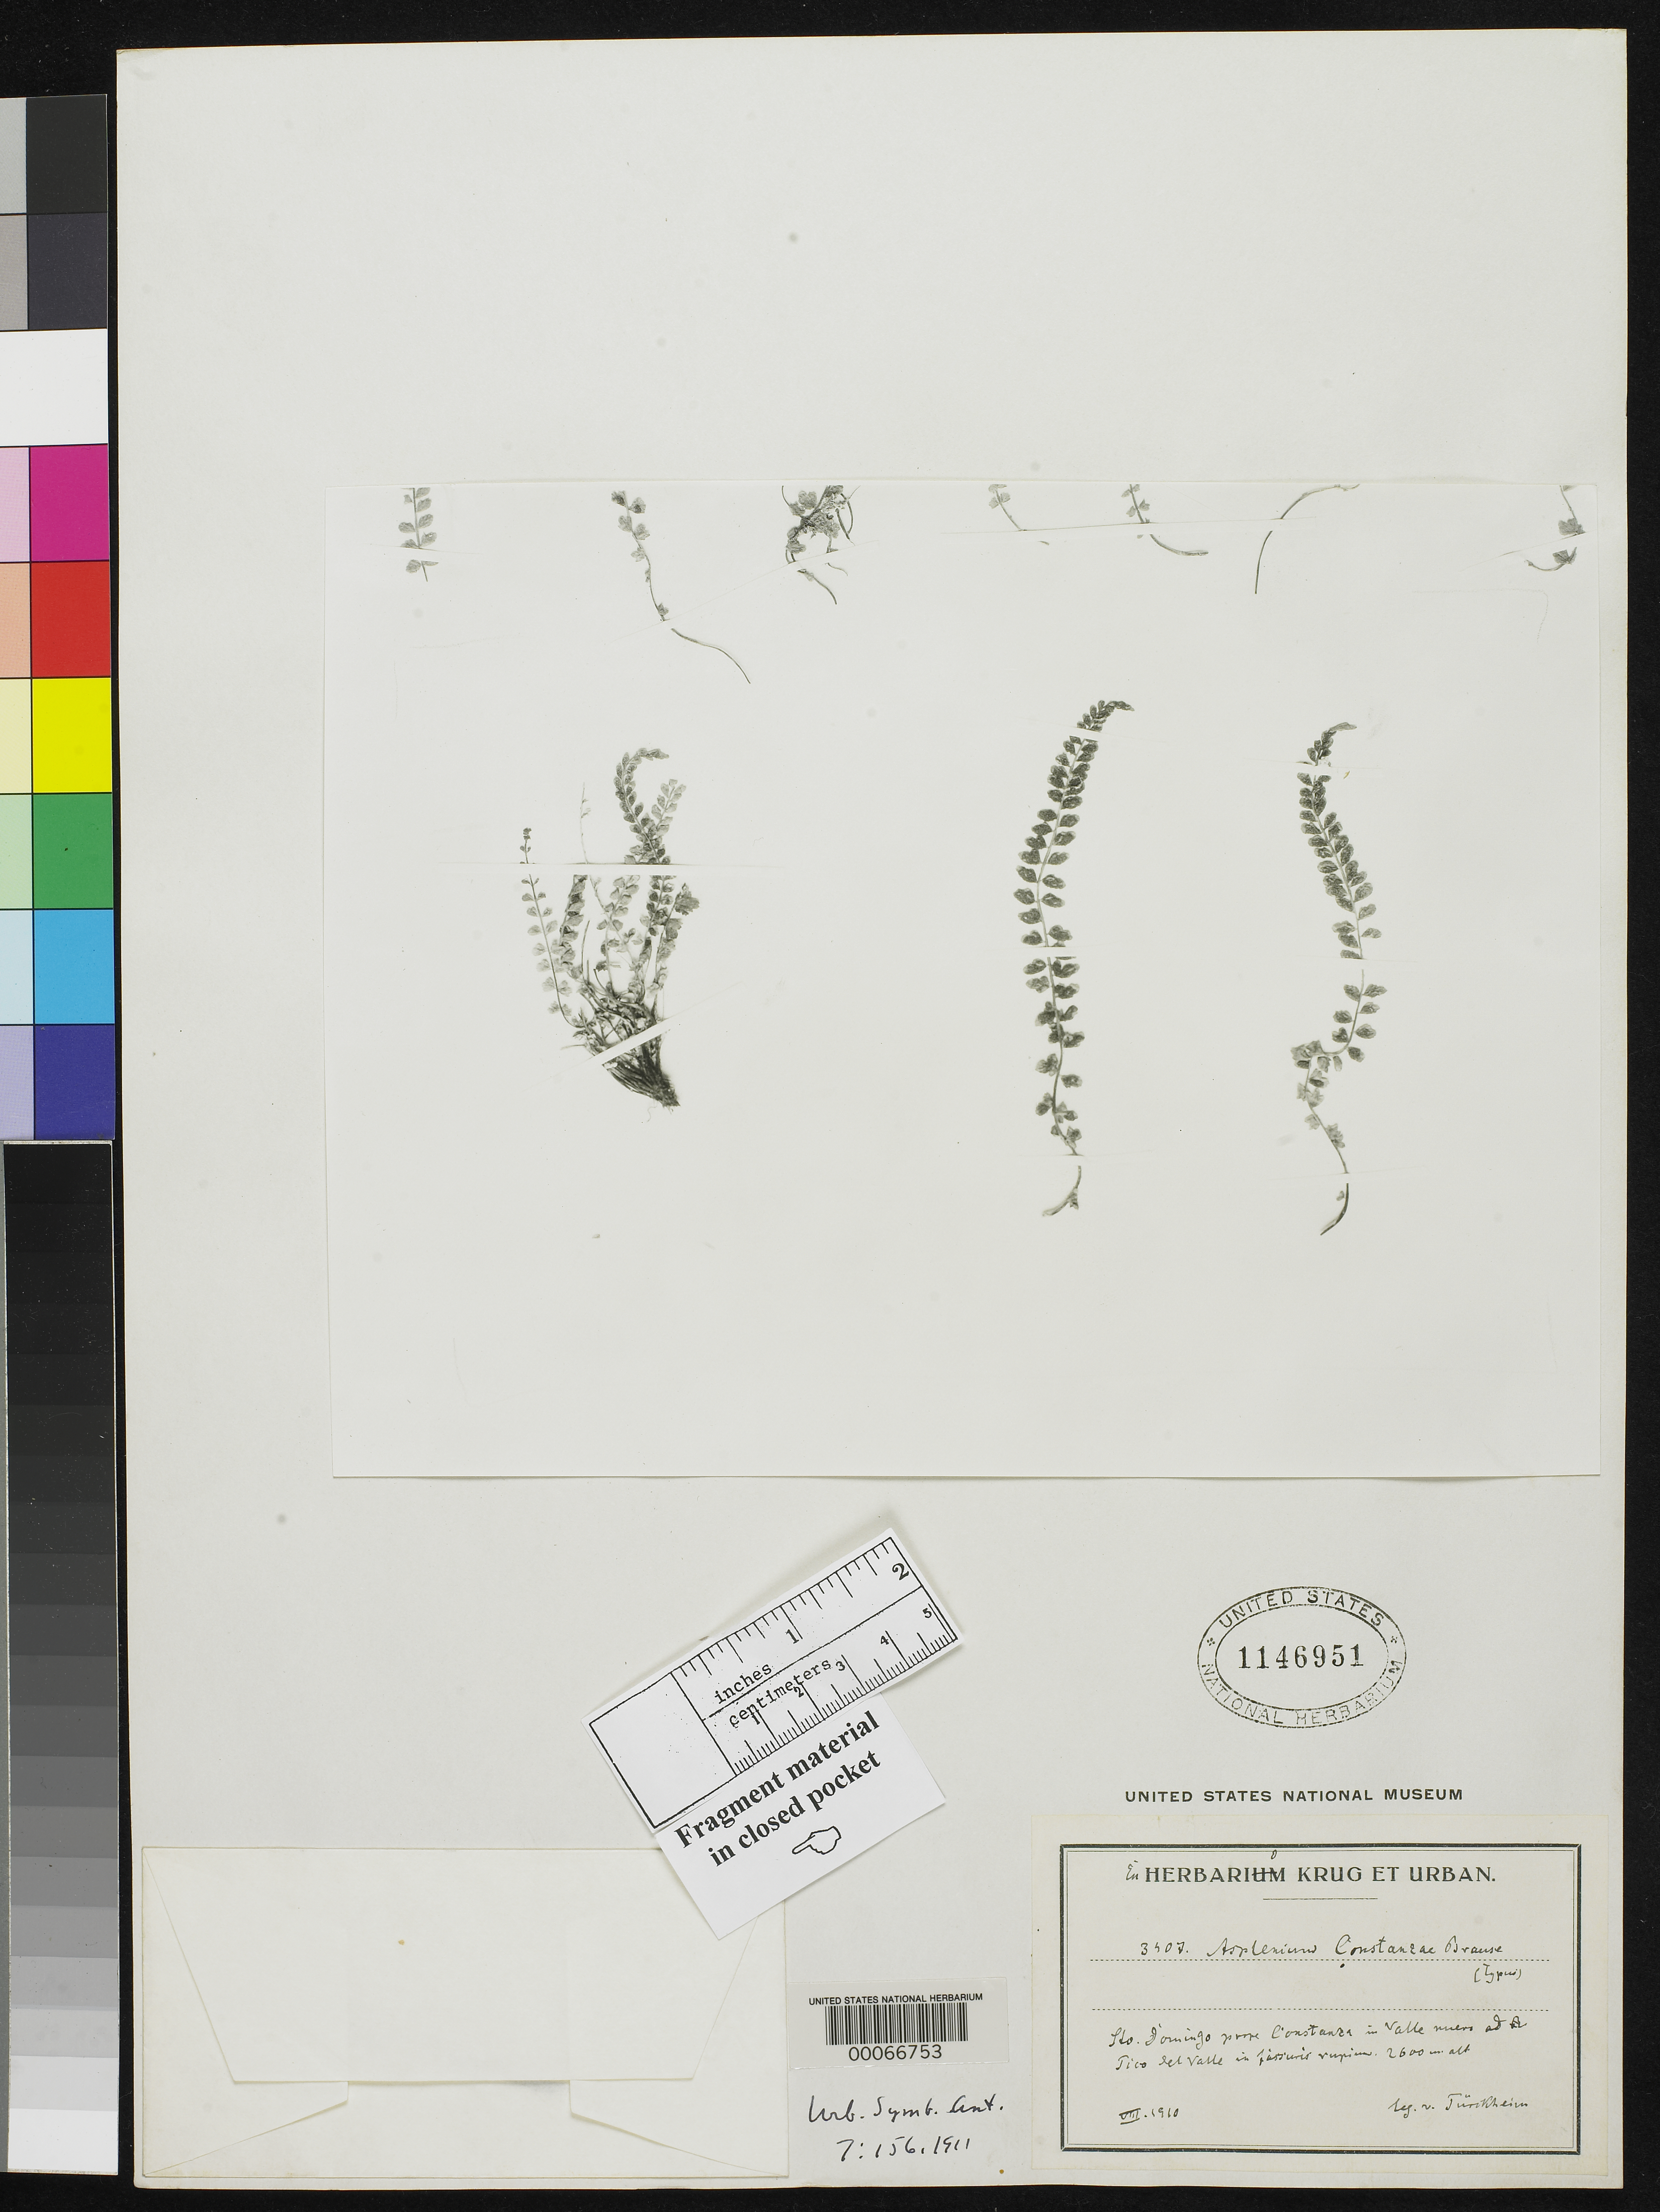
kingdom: Plantae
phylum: Tracheophyta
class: Polypodiopsida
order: Polypodiales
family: Aspleniaceae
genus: Asplenium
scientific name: Asplenium constanzae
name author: Brause in Urb.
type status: Type Fragment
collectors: H. von Türckheim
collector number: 3907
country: Dominican Republic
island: Hispaniola Island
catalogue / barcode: US 1146951